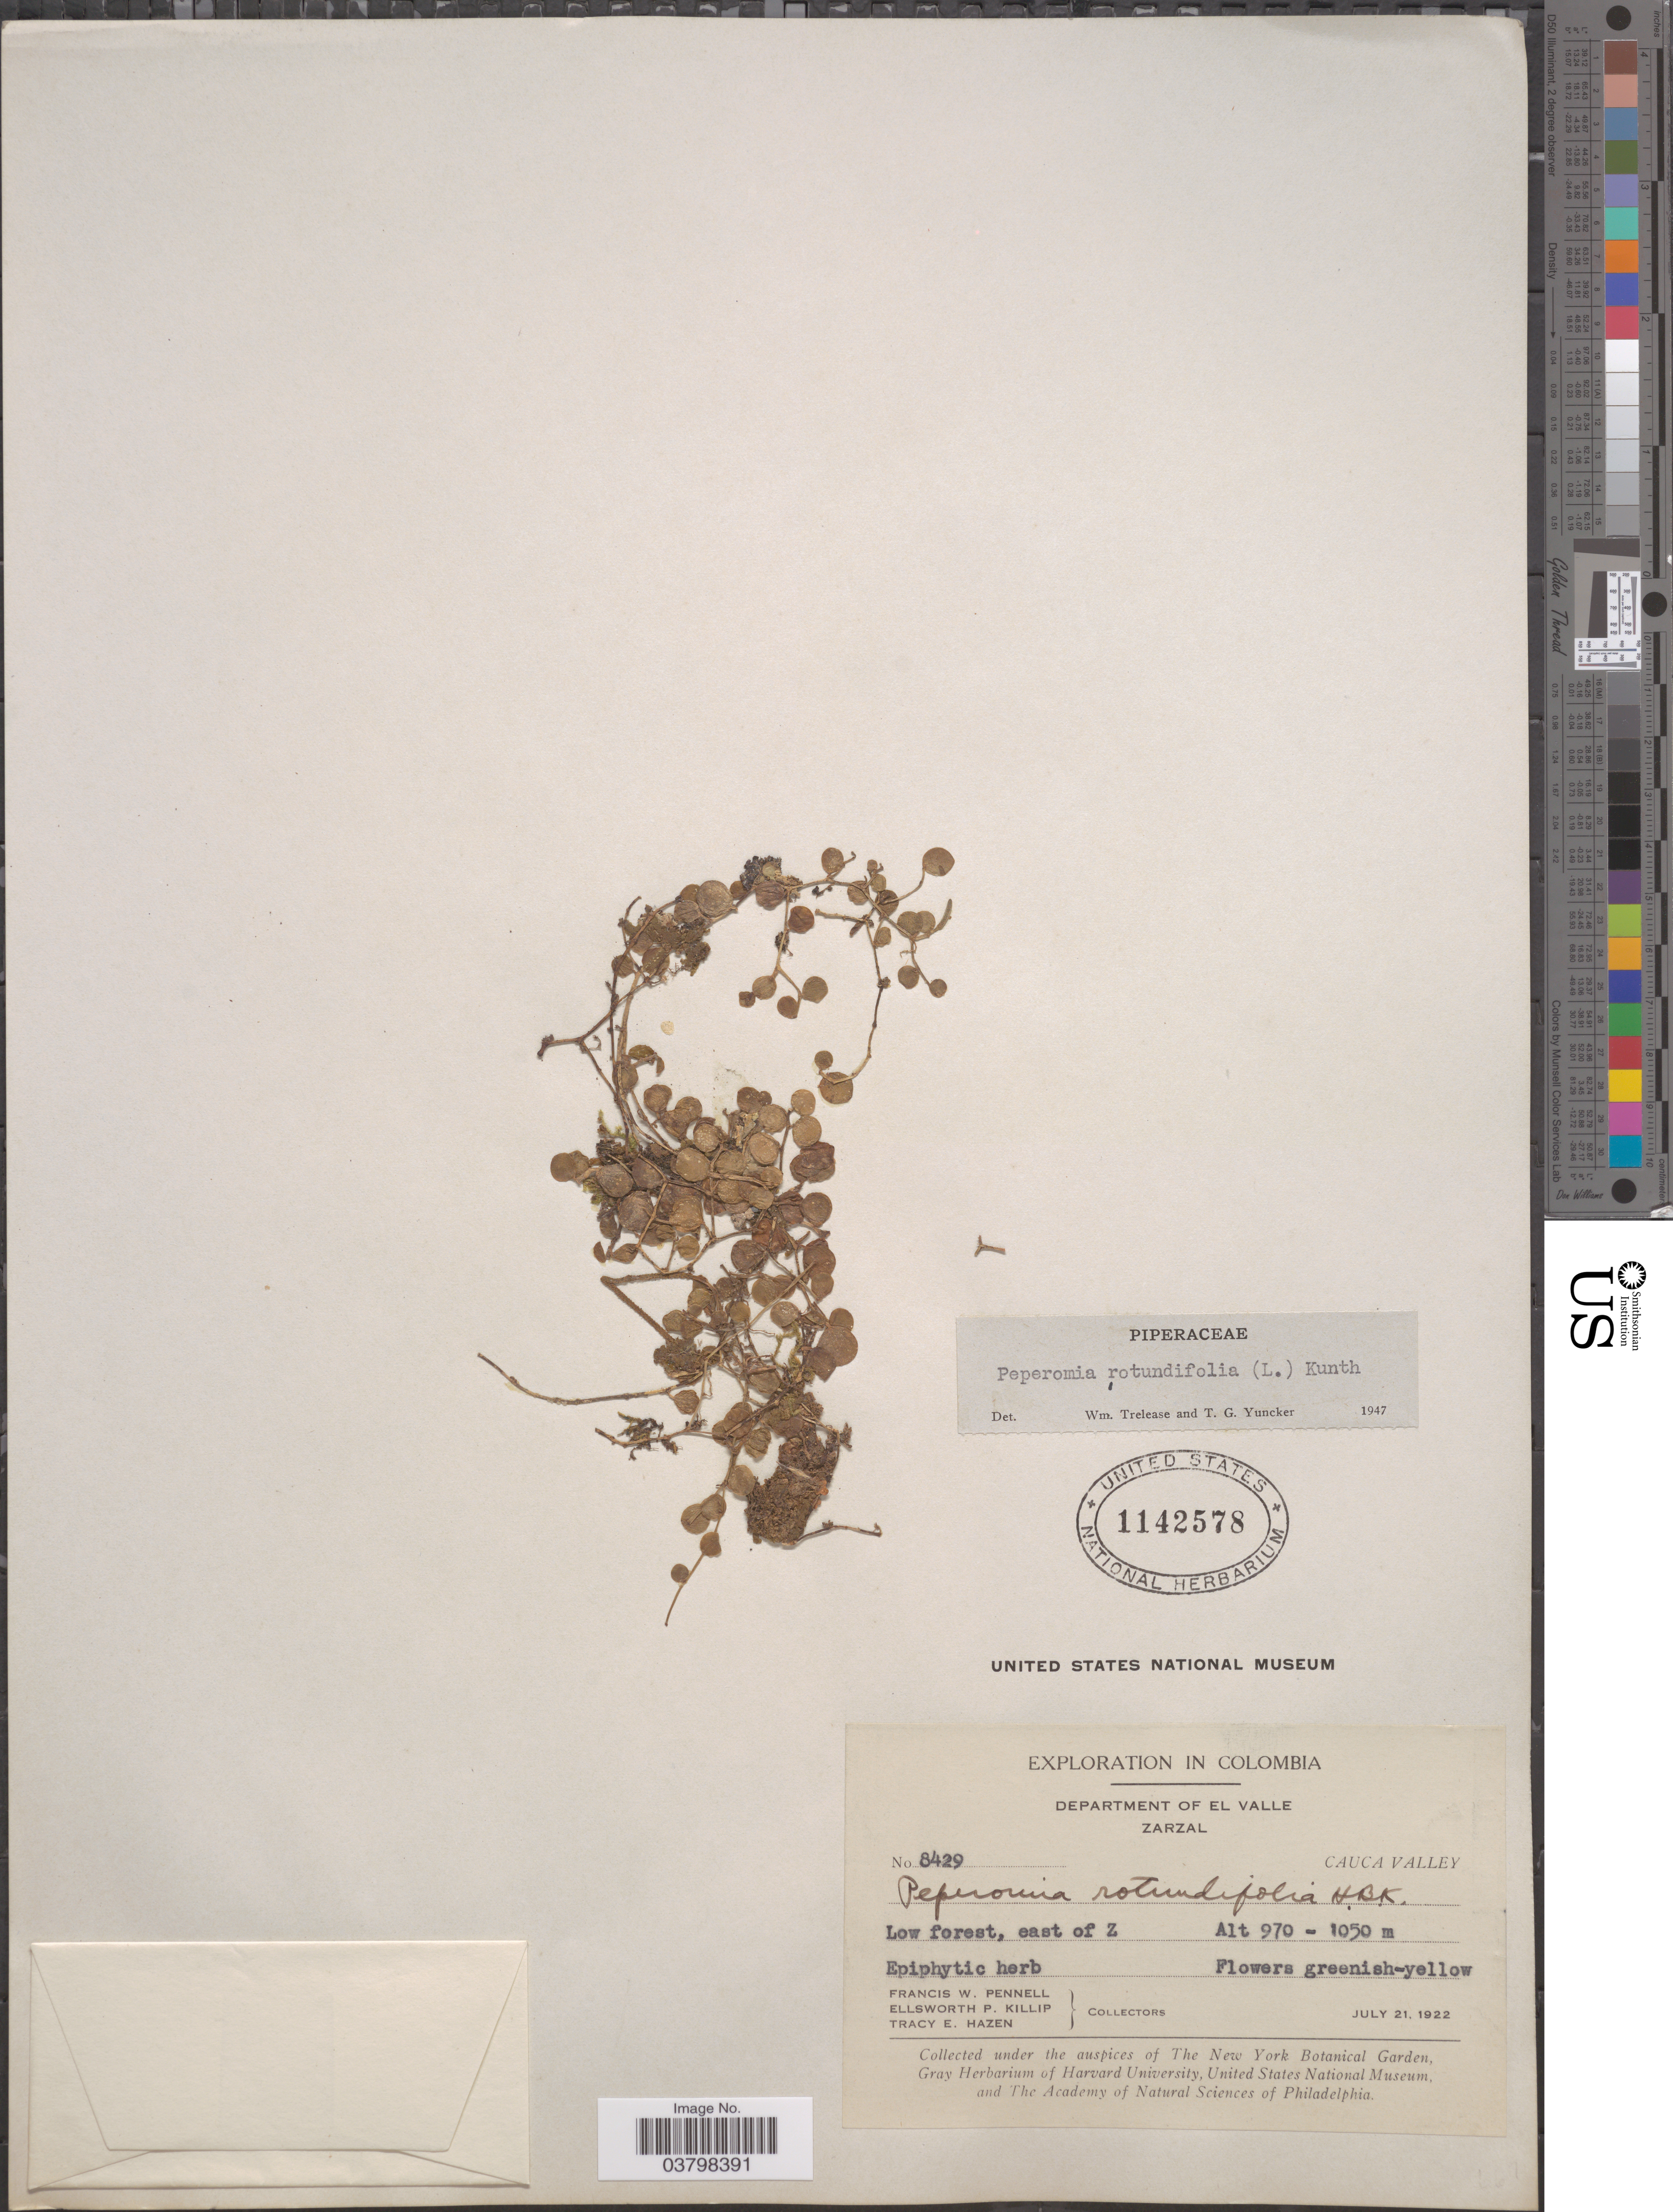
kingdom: Plantae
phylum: Tracheophyta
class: Magnoliopsida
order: Piperales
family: Piperaceae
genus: Peperomia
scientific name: Peperomia rotundifolia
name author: (L.) Kunth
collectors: F. W. Pennell, E. P. Killip & T. E. Hazen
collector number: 8429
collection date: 1922-07-21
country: Colombia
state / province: Valle del Cauca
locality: Department of El Valle. Zarzal. Cauca Valley. Low forest, east of Z.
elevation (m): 970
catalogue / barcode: US 1142578